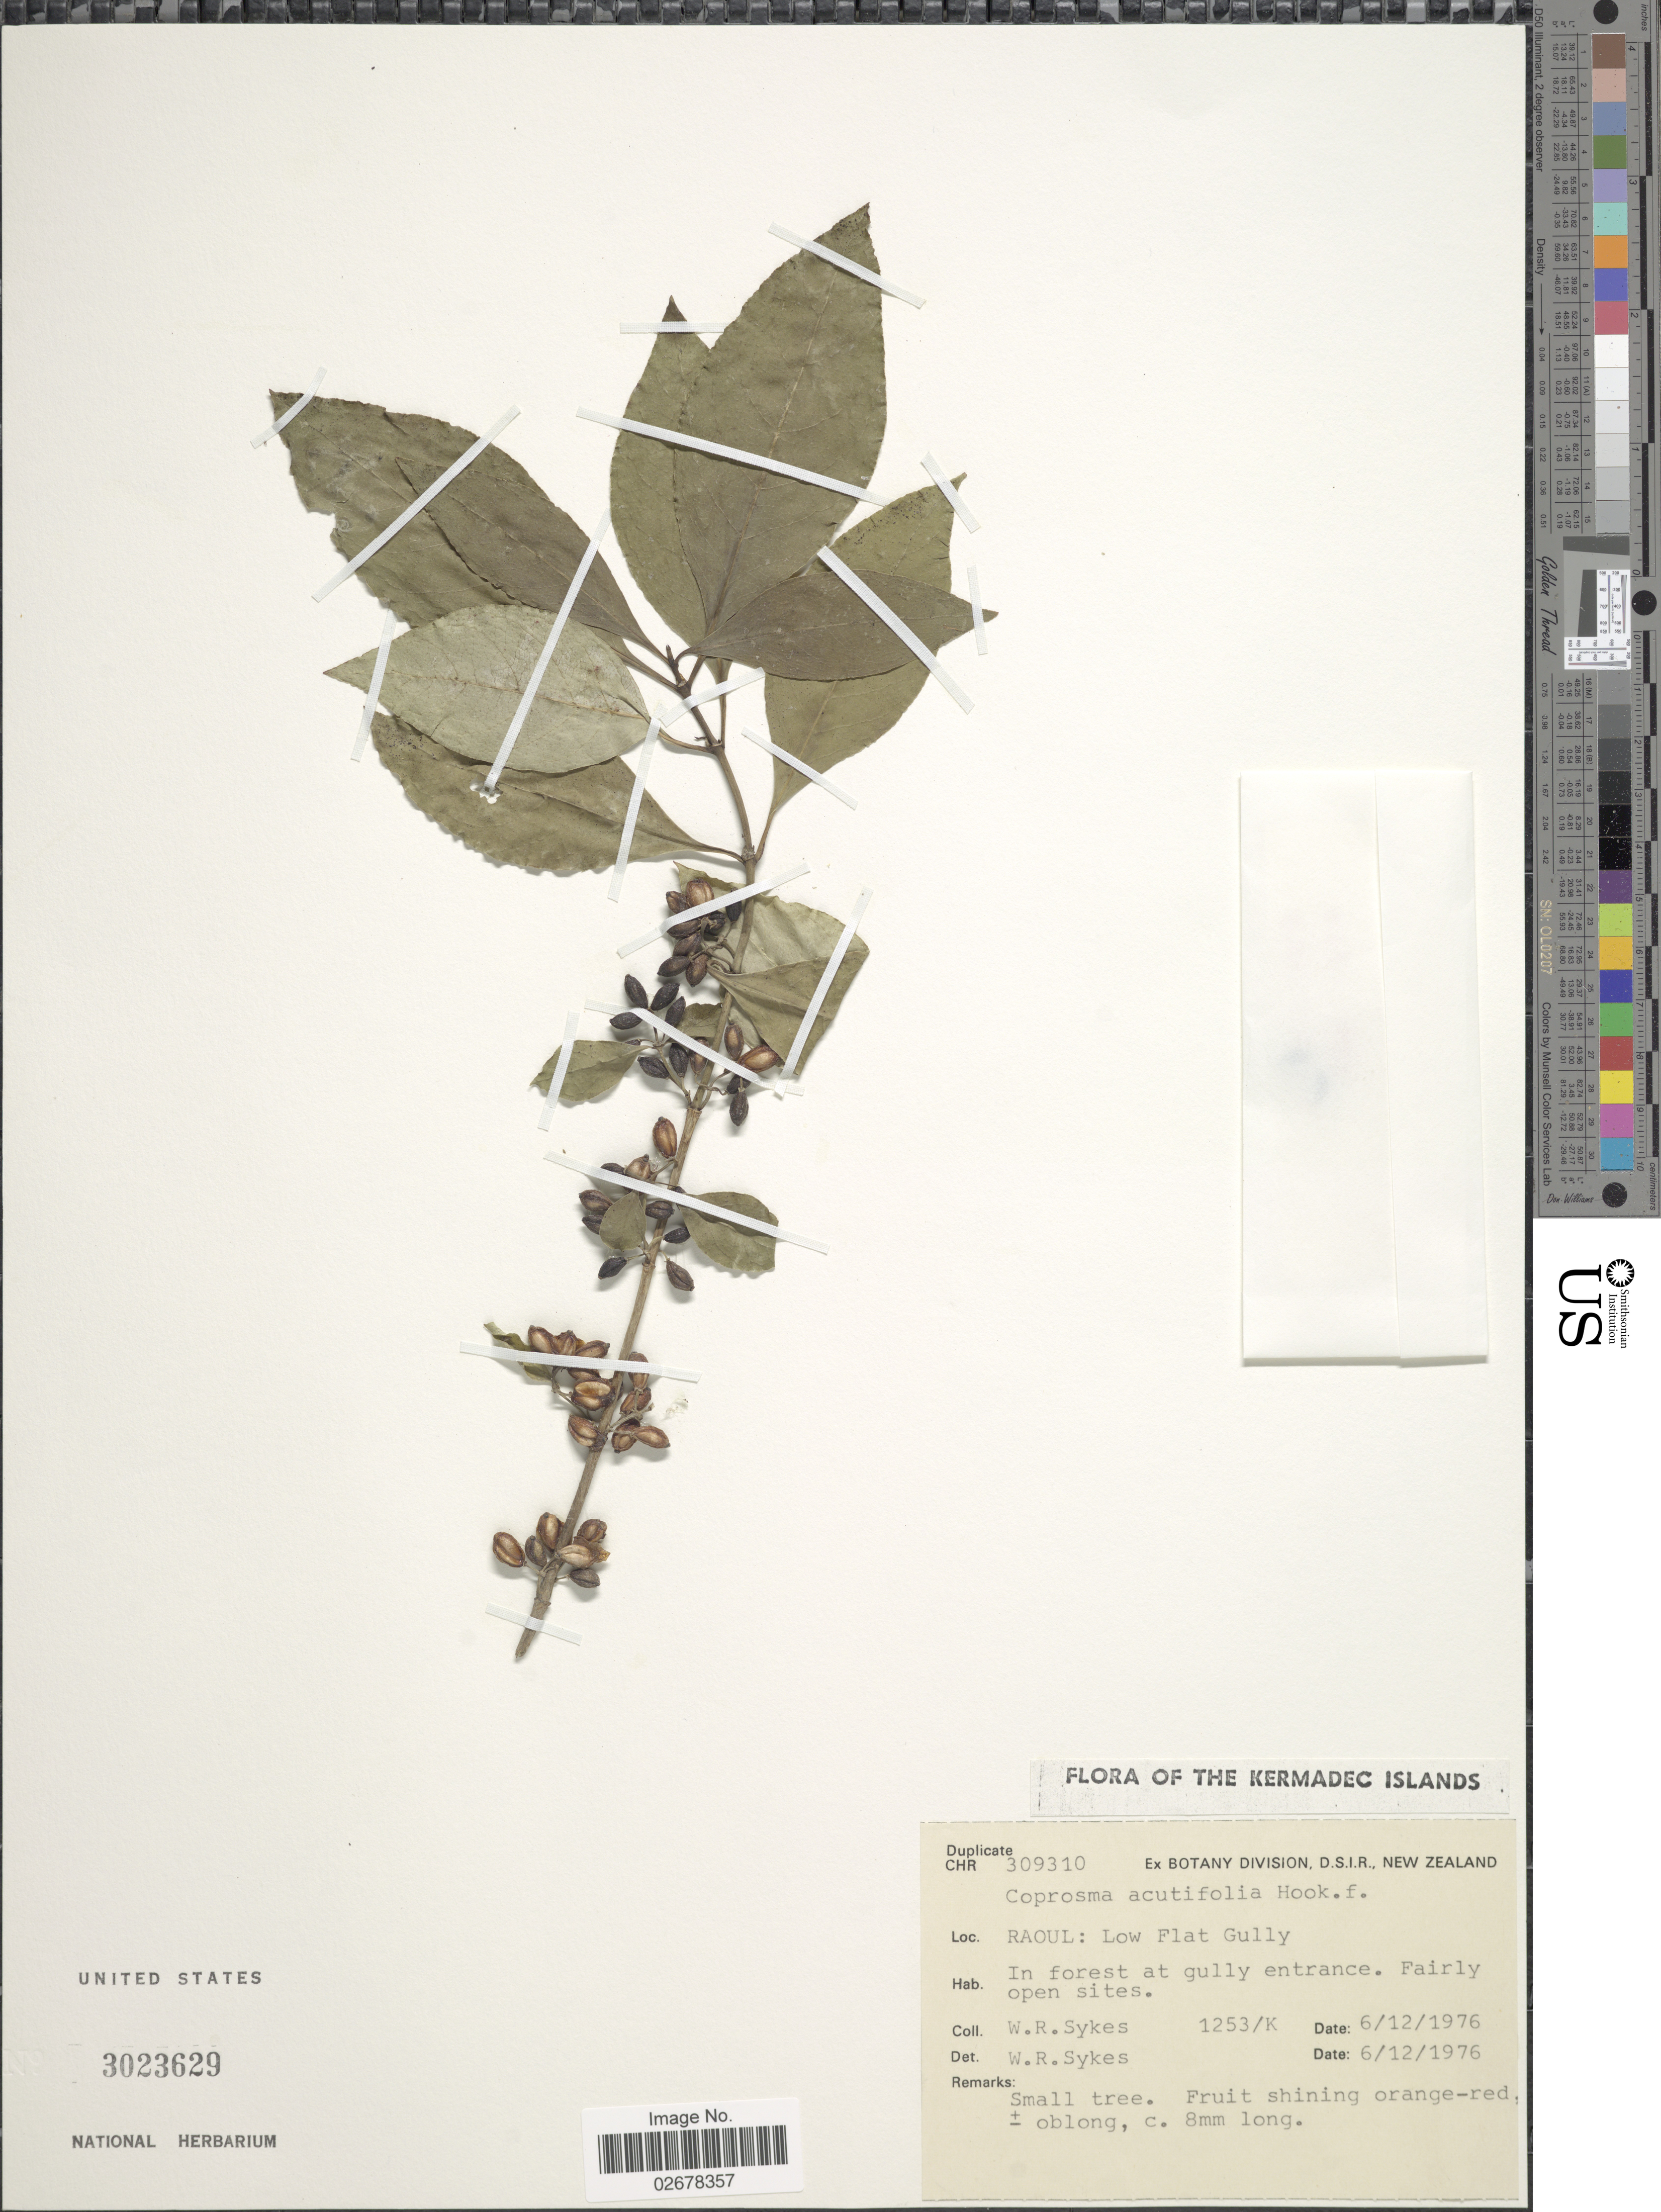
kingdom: Plantae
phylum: Tracheophyta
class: Magnoliopsida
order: Gentianales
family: Rubiaceae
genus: Coprosma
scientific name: Coprosma acutifolia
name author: Hook. f.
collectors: W. R. Sykes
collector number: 1253/K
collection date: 1976-12-06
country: New Zealand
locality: Raoul: Low Flat Gully, in forest at gully entrance, Fairly open sites.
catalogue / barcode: US 3023629